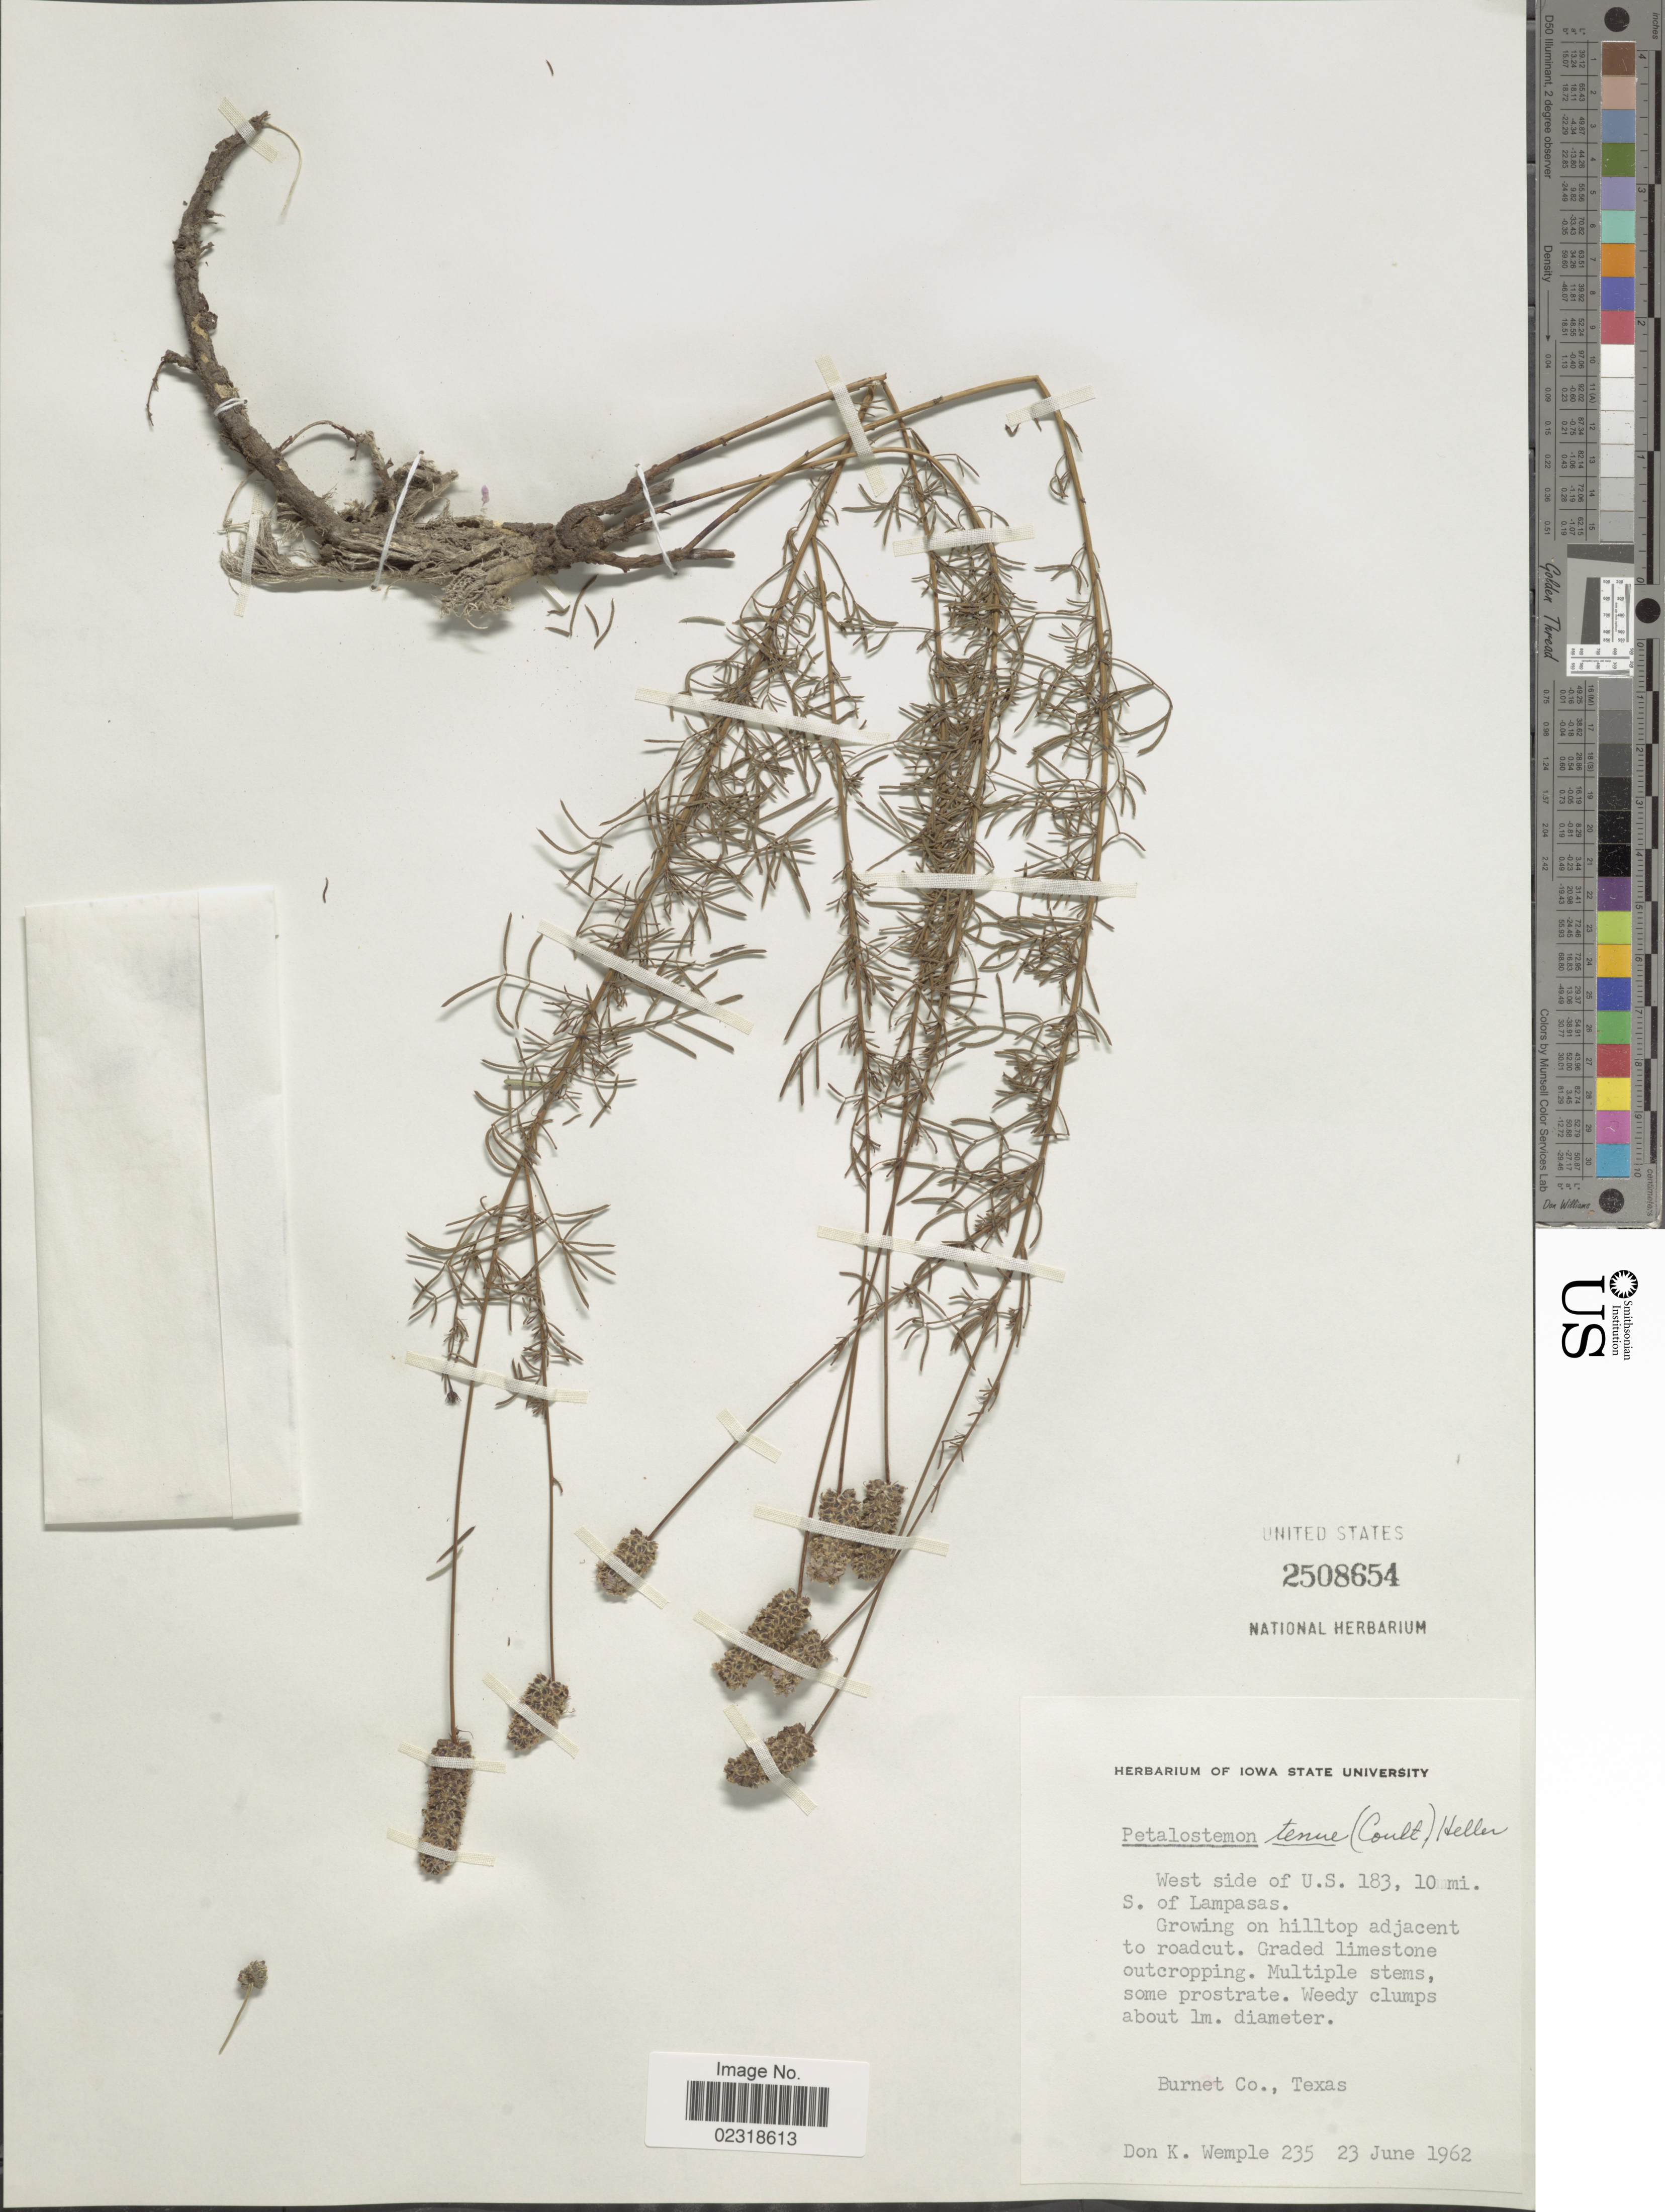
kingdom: Plantae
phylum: Tracheophyta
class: Magnoliopsida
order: Fabales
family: Fabaceae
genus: Dalea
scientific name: Dalea tenuis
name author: (J.M. Coult.) Shinners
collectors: D. Wemple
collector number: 235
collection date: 1962-06-23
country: United States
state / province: Texas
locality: West side of U.S. 183, 10 mi. S. of Lampasas, growing on hilltop adjacent to roadcut, graded limestone outcropping, Burnet Co.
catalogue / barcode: US 2508654